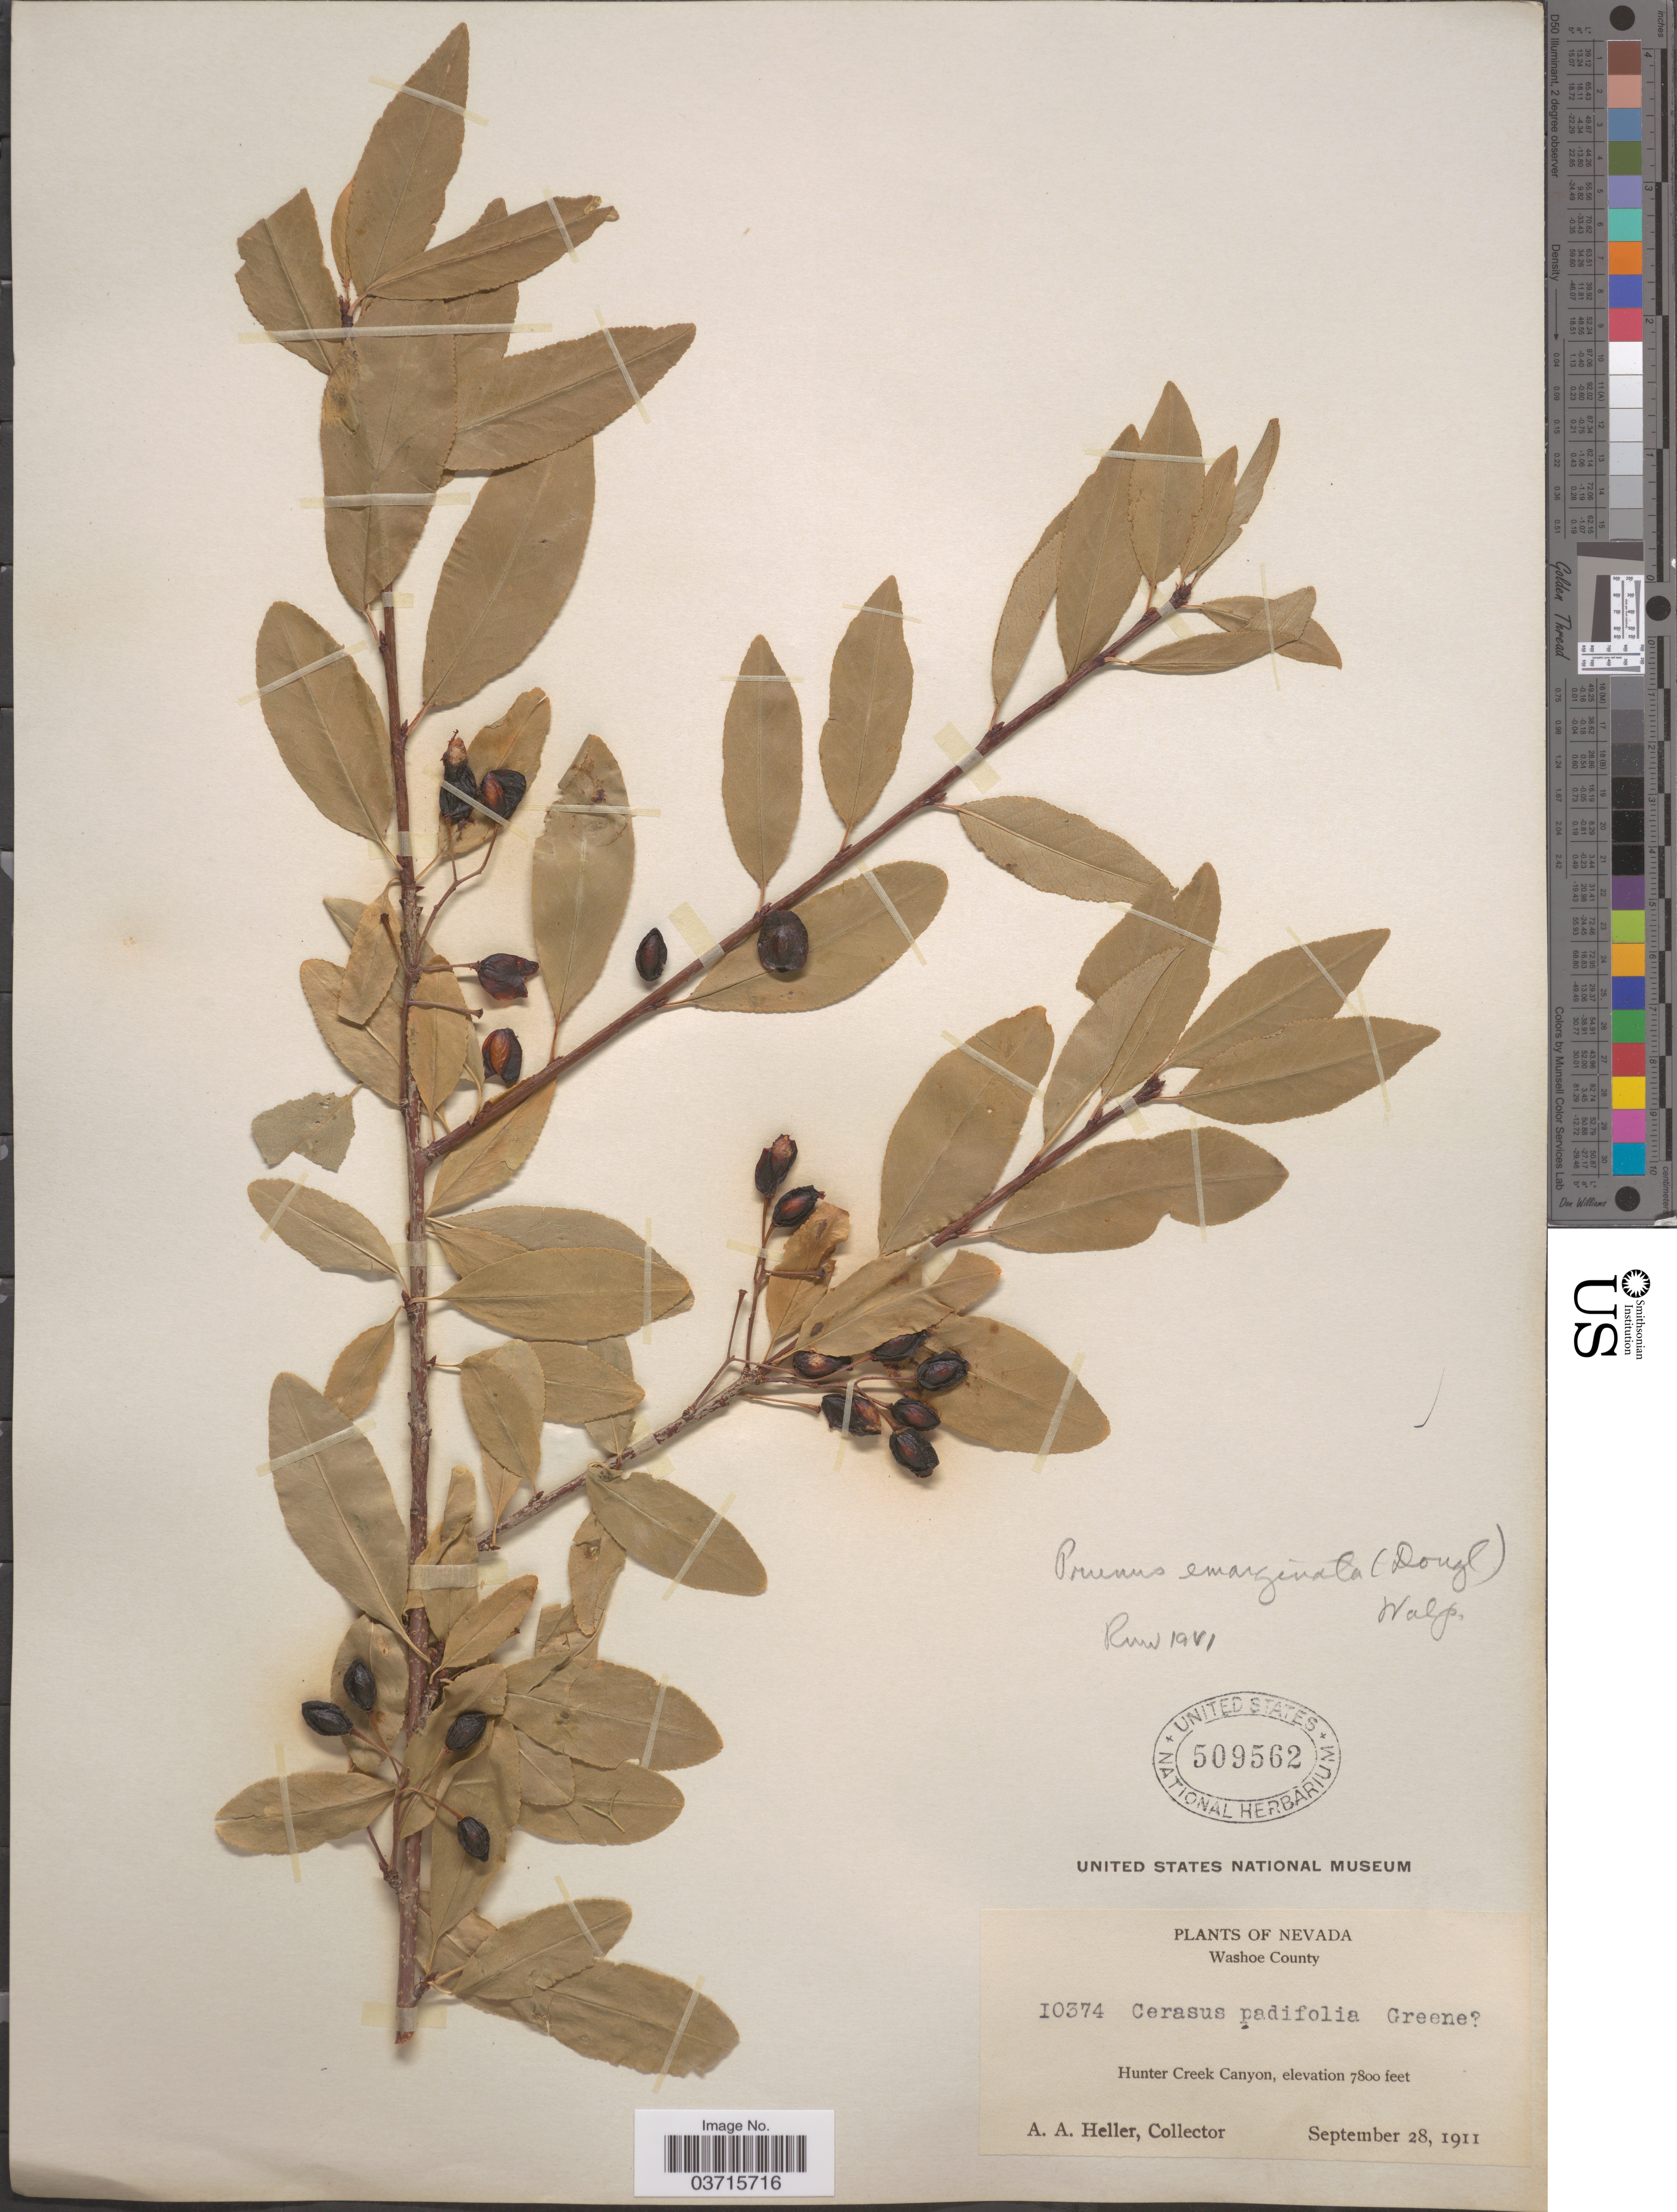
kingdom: Plantae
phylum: Tracheophyta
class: Magnoliopsida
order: Rosales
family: Rosaceae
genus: Prunus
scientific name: Prunus emarginata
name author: (Douglas ex Hook.) Eaton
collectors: A. A. Heller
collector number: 10374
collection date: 1911-09-28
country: United States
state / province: Nevada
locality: Washoe County. Hunter Creek Canyon.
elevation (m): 2377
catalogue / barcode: US 509562